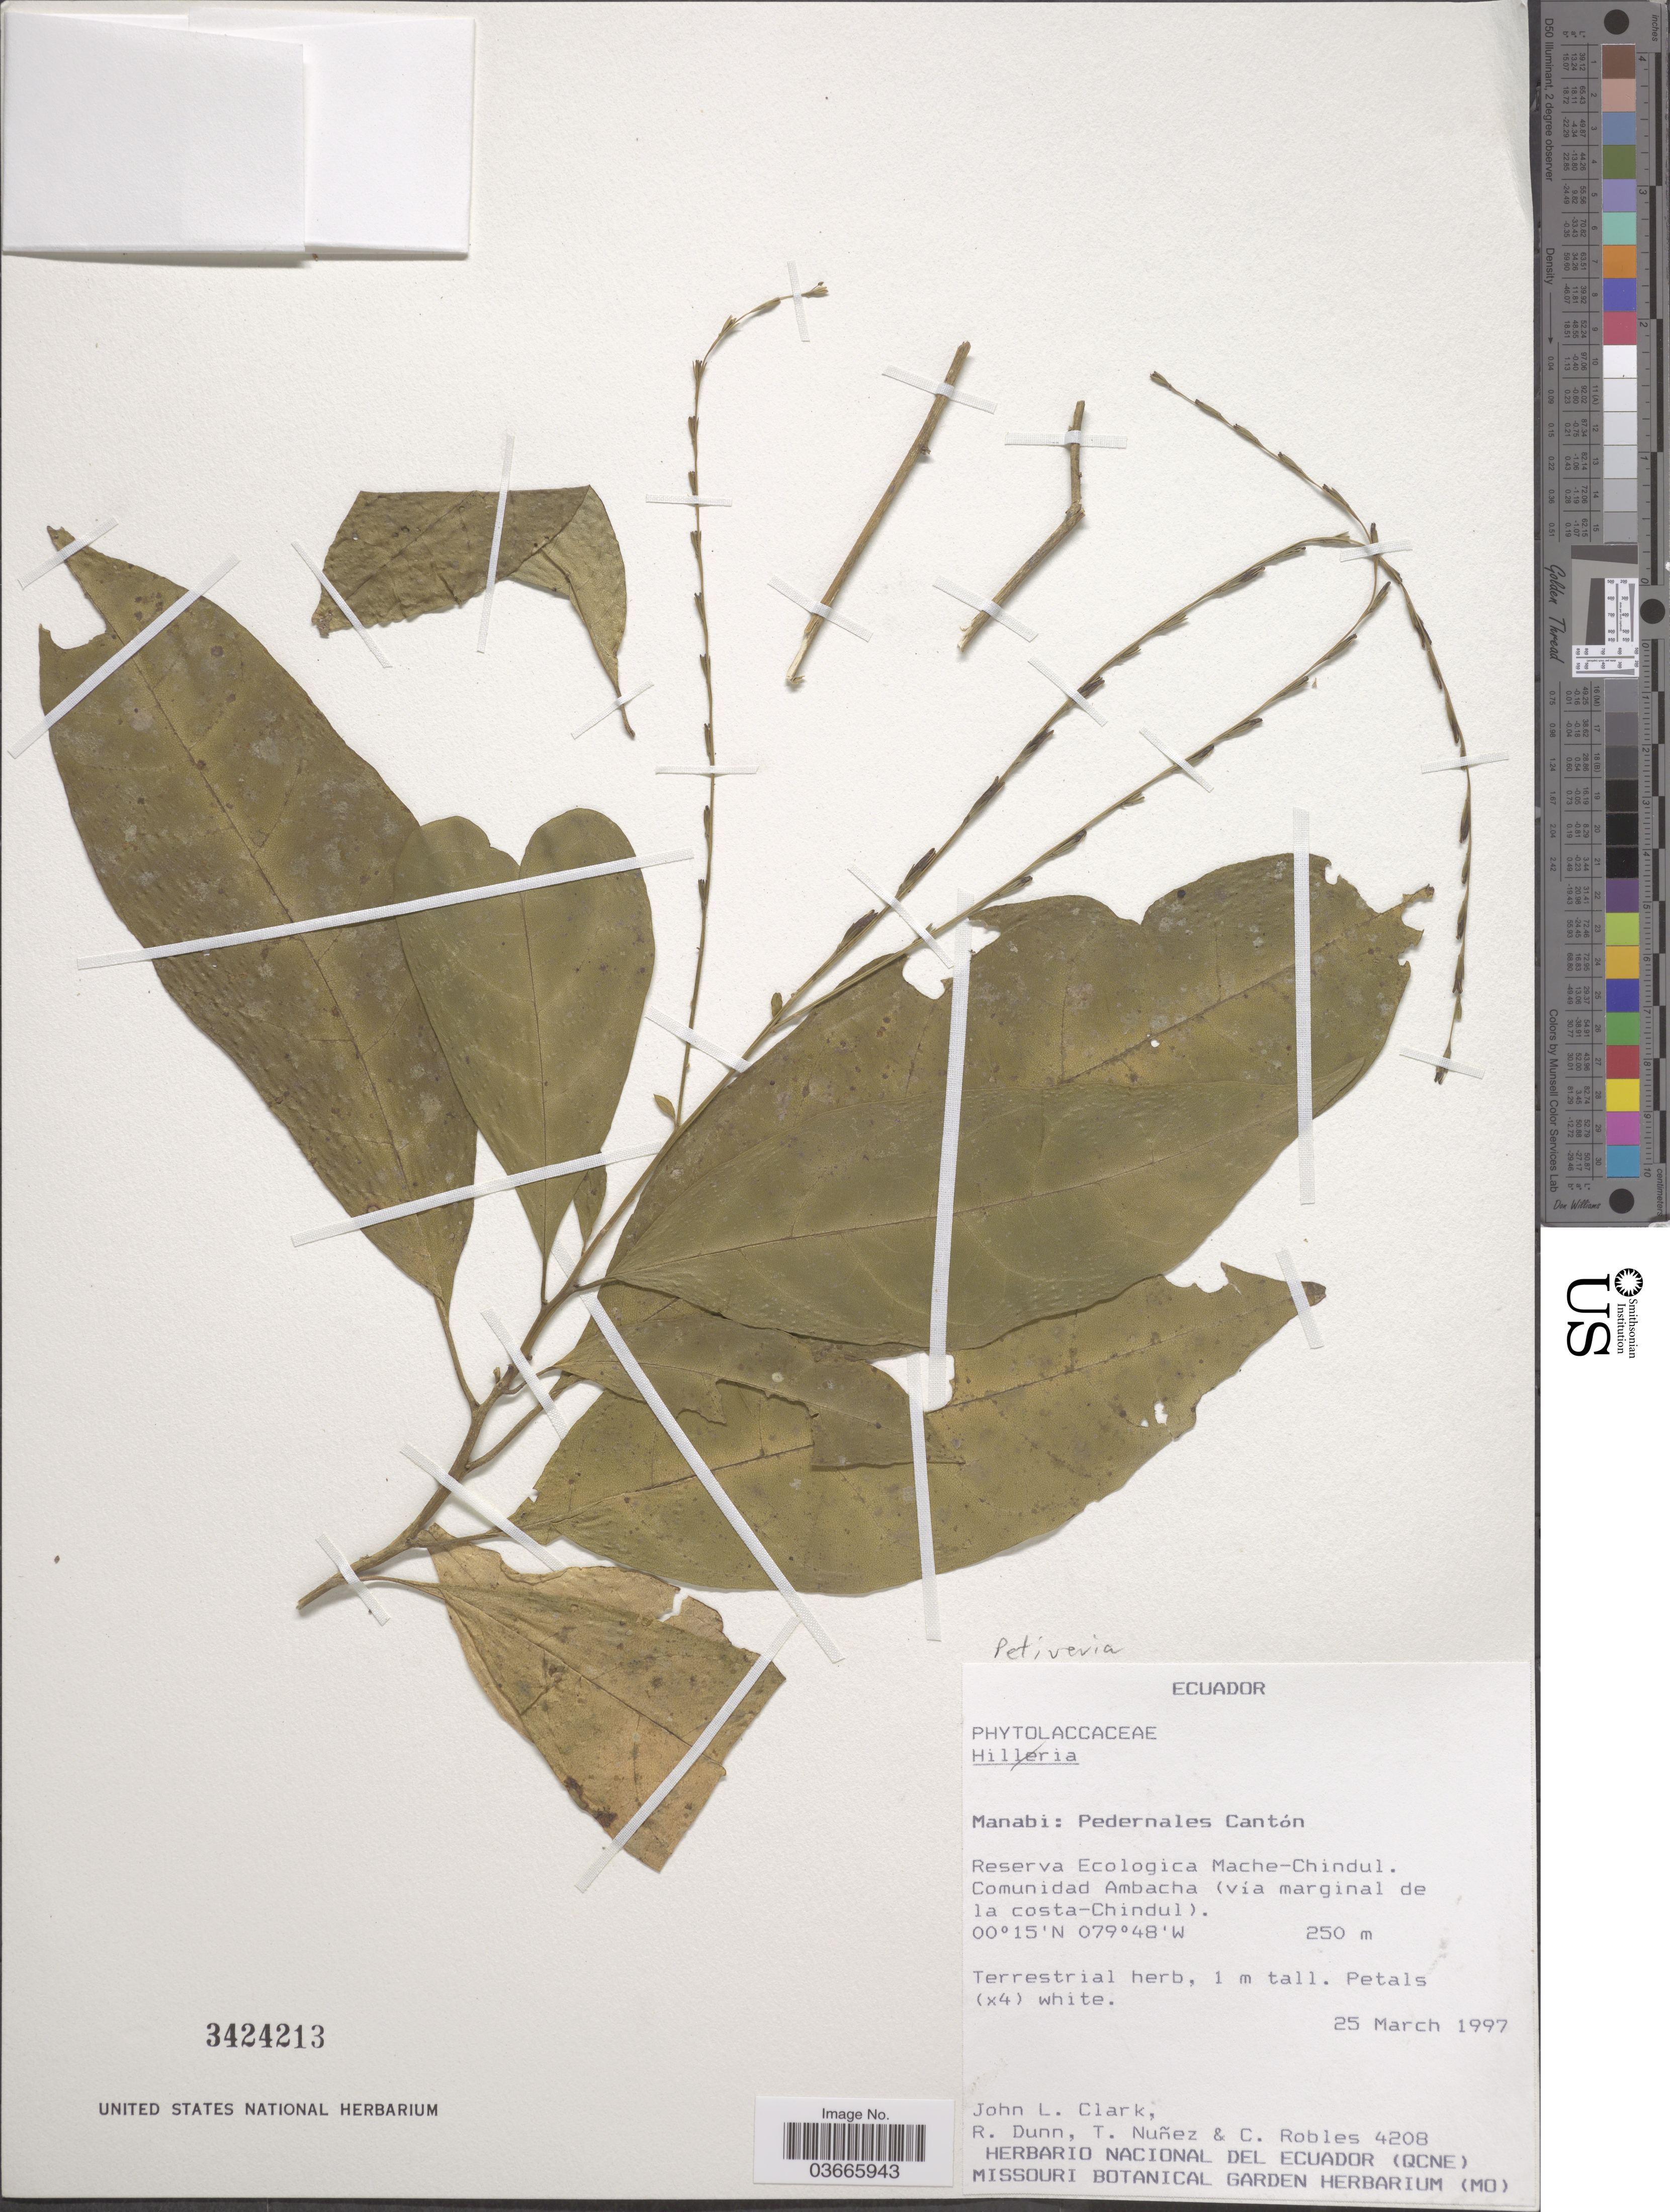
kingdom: Plantae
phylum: Tracheophyta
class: Magnoliopsida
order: Caryophyllales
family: Phytolaccaceae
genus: Petiveria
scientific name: Petiveria sp.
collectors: J. L. Clark, R. Dunn, T. Núñez & C. Robles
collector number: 4208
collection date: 1997-03-25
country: Ecuador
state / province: Manabí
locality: Pedernales Cantón. Reserva Ecologica Mache-Chindul. Comunidad Ambacha (vía marginal de la costa-Chindul).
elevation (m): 250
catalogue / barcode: US 3424213